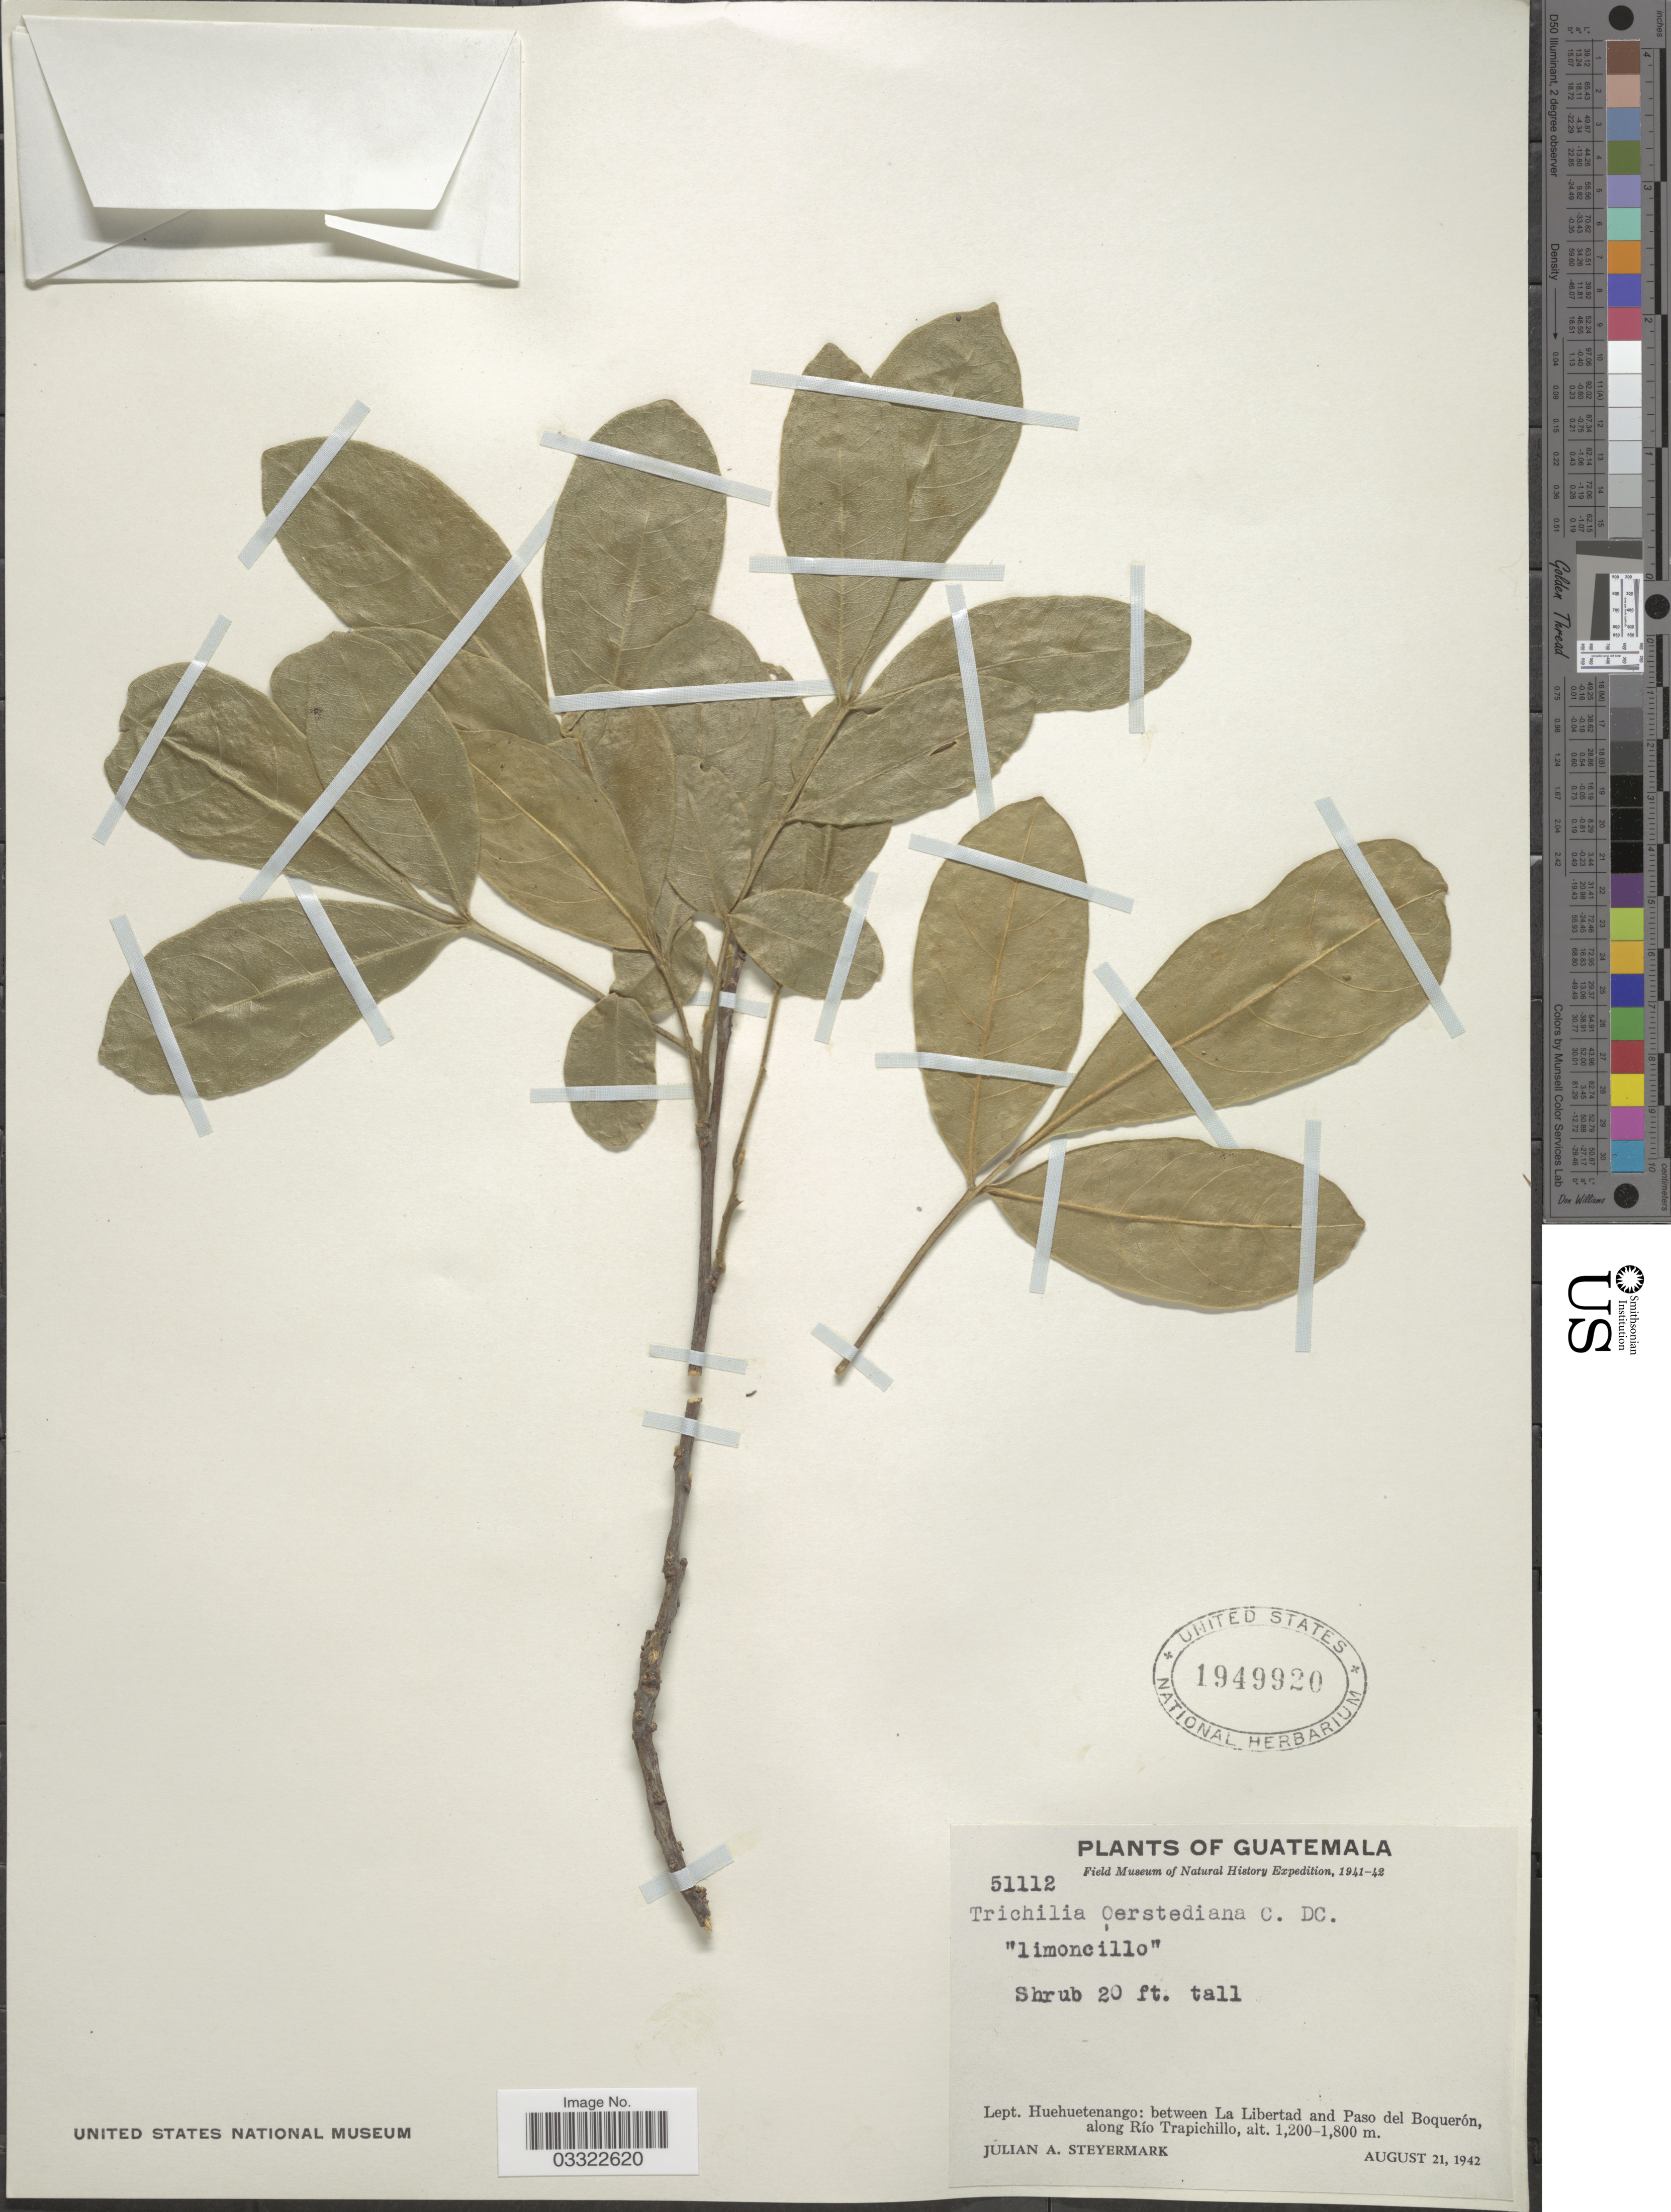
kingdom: Plantae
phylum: Tracheophyta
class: Magnoliopsida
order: Sapindales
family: Meliaceae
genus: Trichilia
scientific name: Trichilia oerstediana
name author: C. DC.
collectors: J. Steyermark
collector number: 51112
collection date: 1942-08-21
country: Guatemala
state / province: Huehuetenango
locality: Lept. Huehuetenango: between La Libertad and Paso del Boquerón, along Río Trapichillo.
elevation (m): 1200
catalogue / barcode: US 1949920